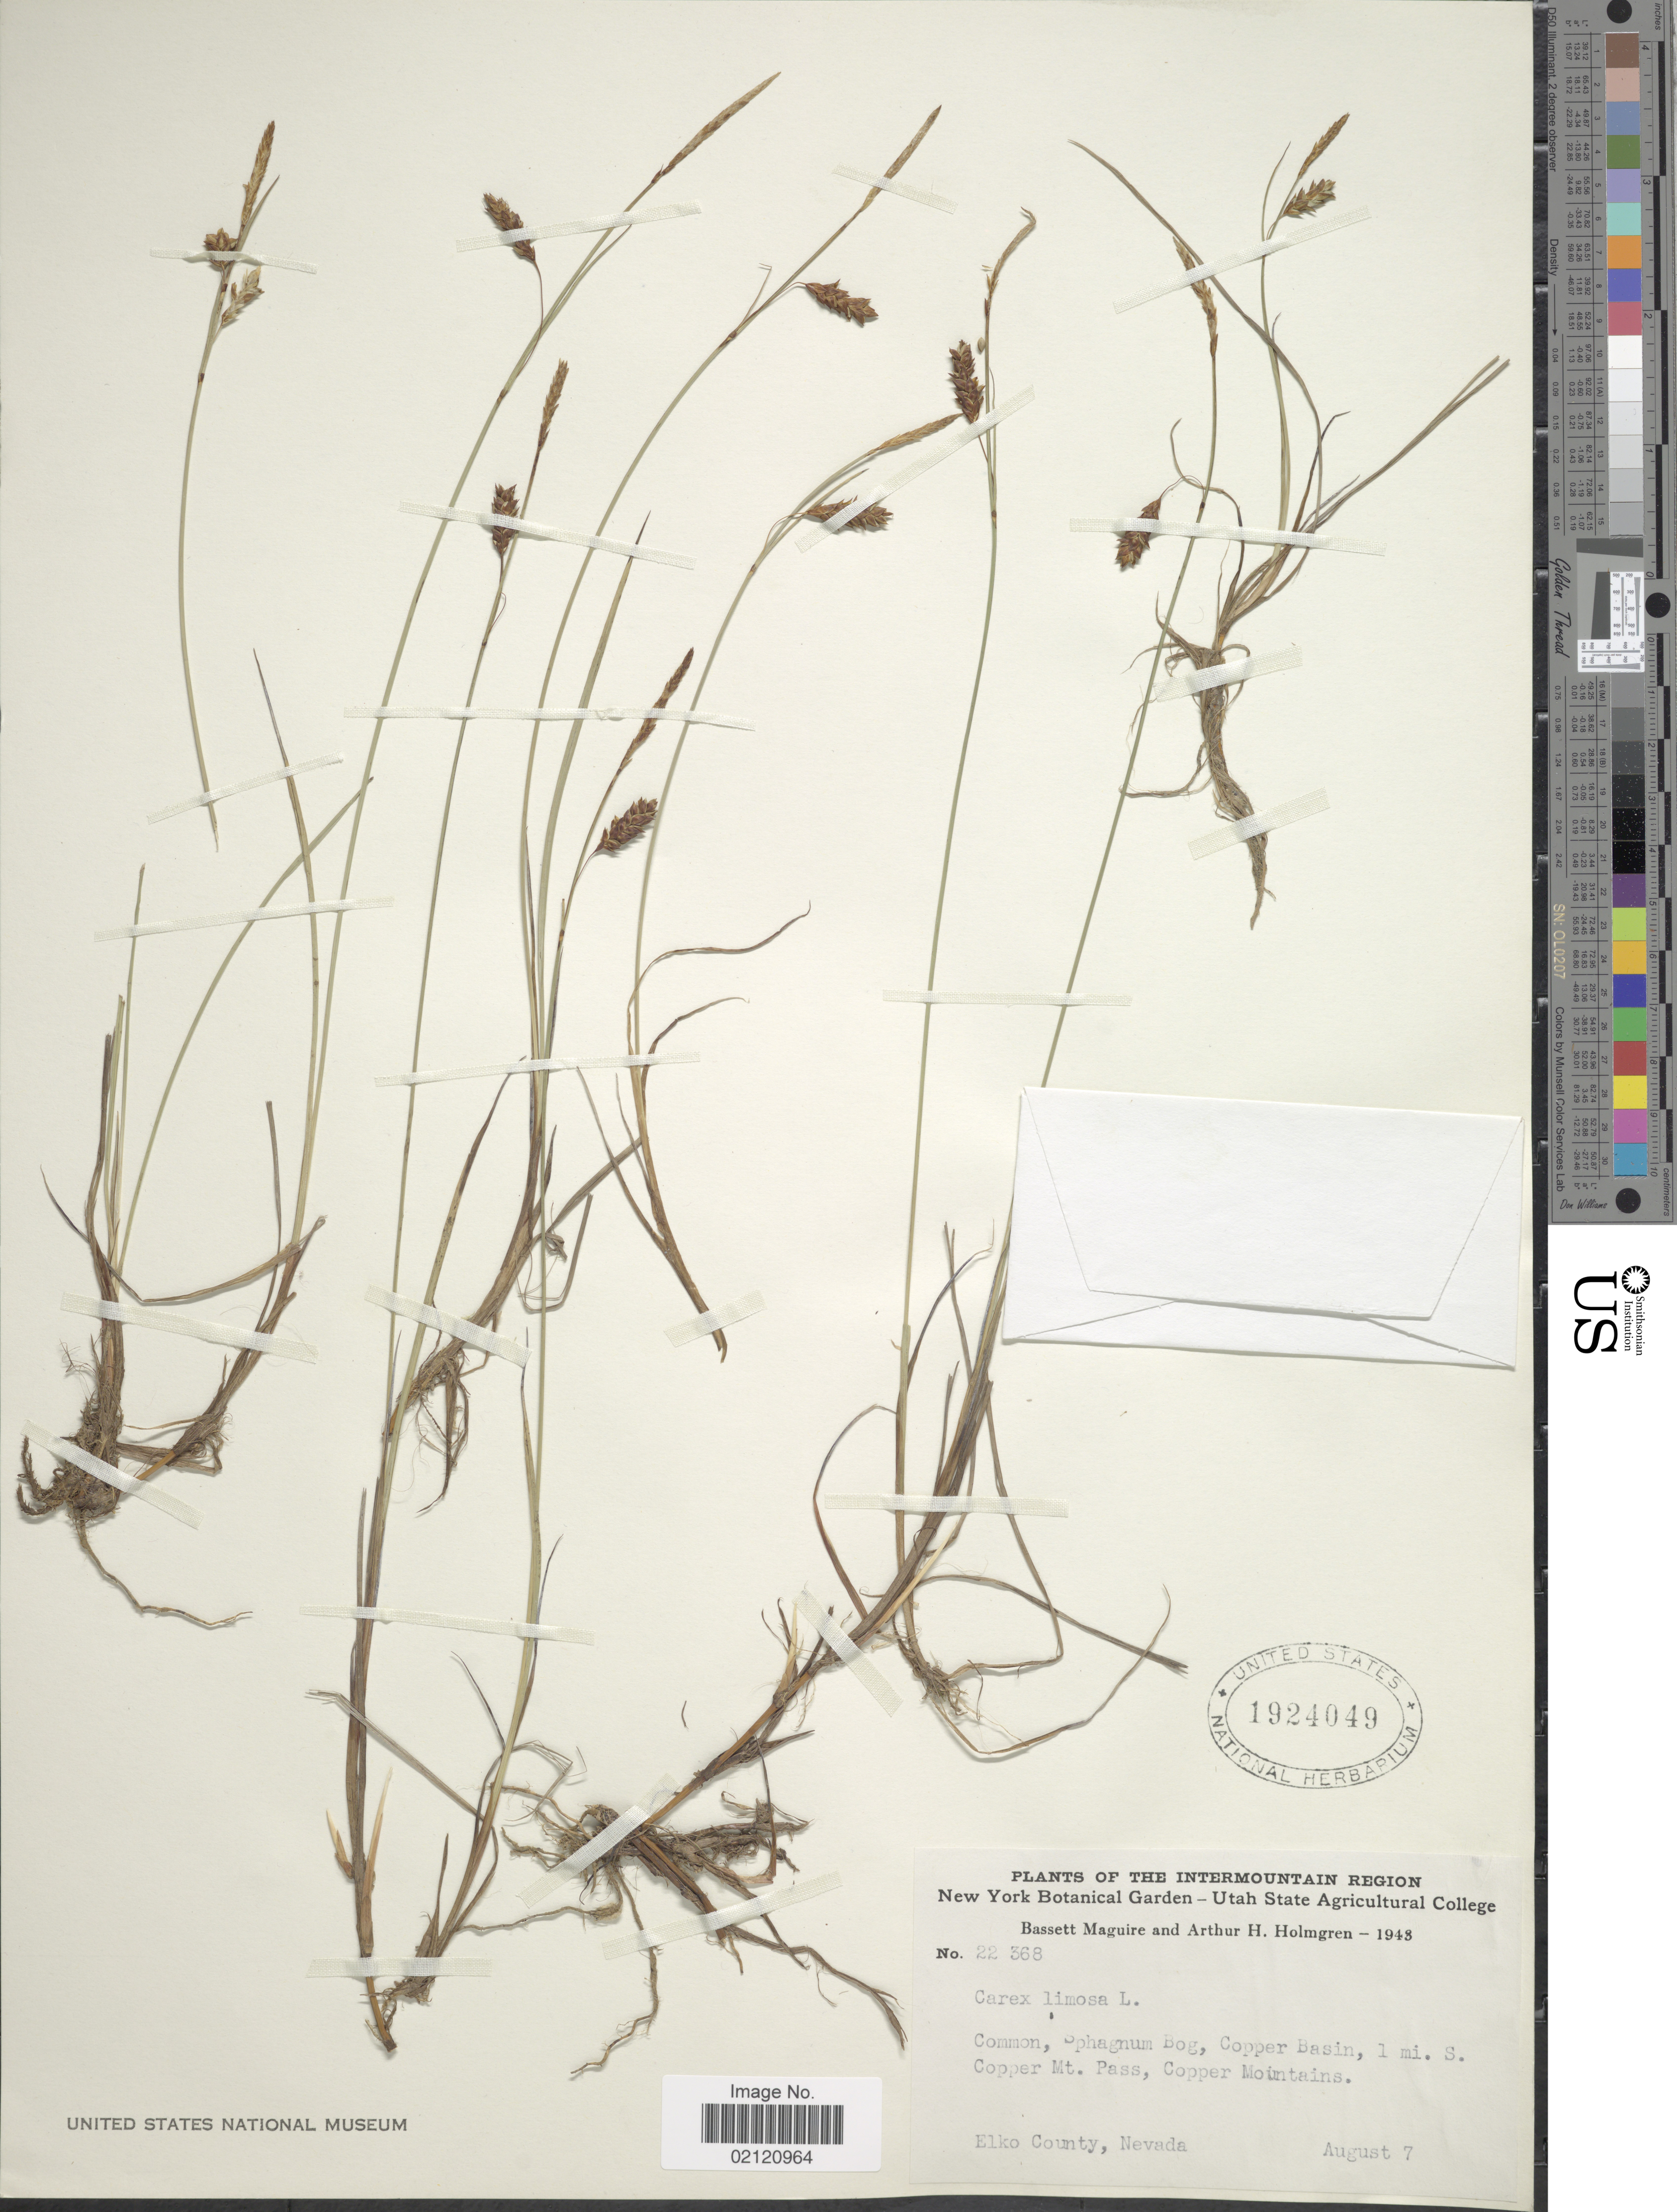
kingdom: Plantae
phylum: Tracheophyta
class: Liliopsida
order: Poales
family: Cyperaceae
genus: Carex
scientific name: Carex limosa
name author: L.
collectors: B. Maguire & A. H. Holmgren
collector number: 22368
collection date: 1943-08-07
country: United States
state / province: Nevada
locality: Copper Basin, 1 mi. S. Copper Mt. Pass, Copper Mountains, Elko County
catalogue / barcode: US 1924049